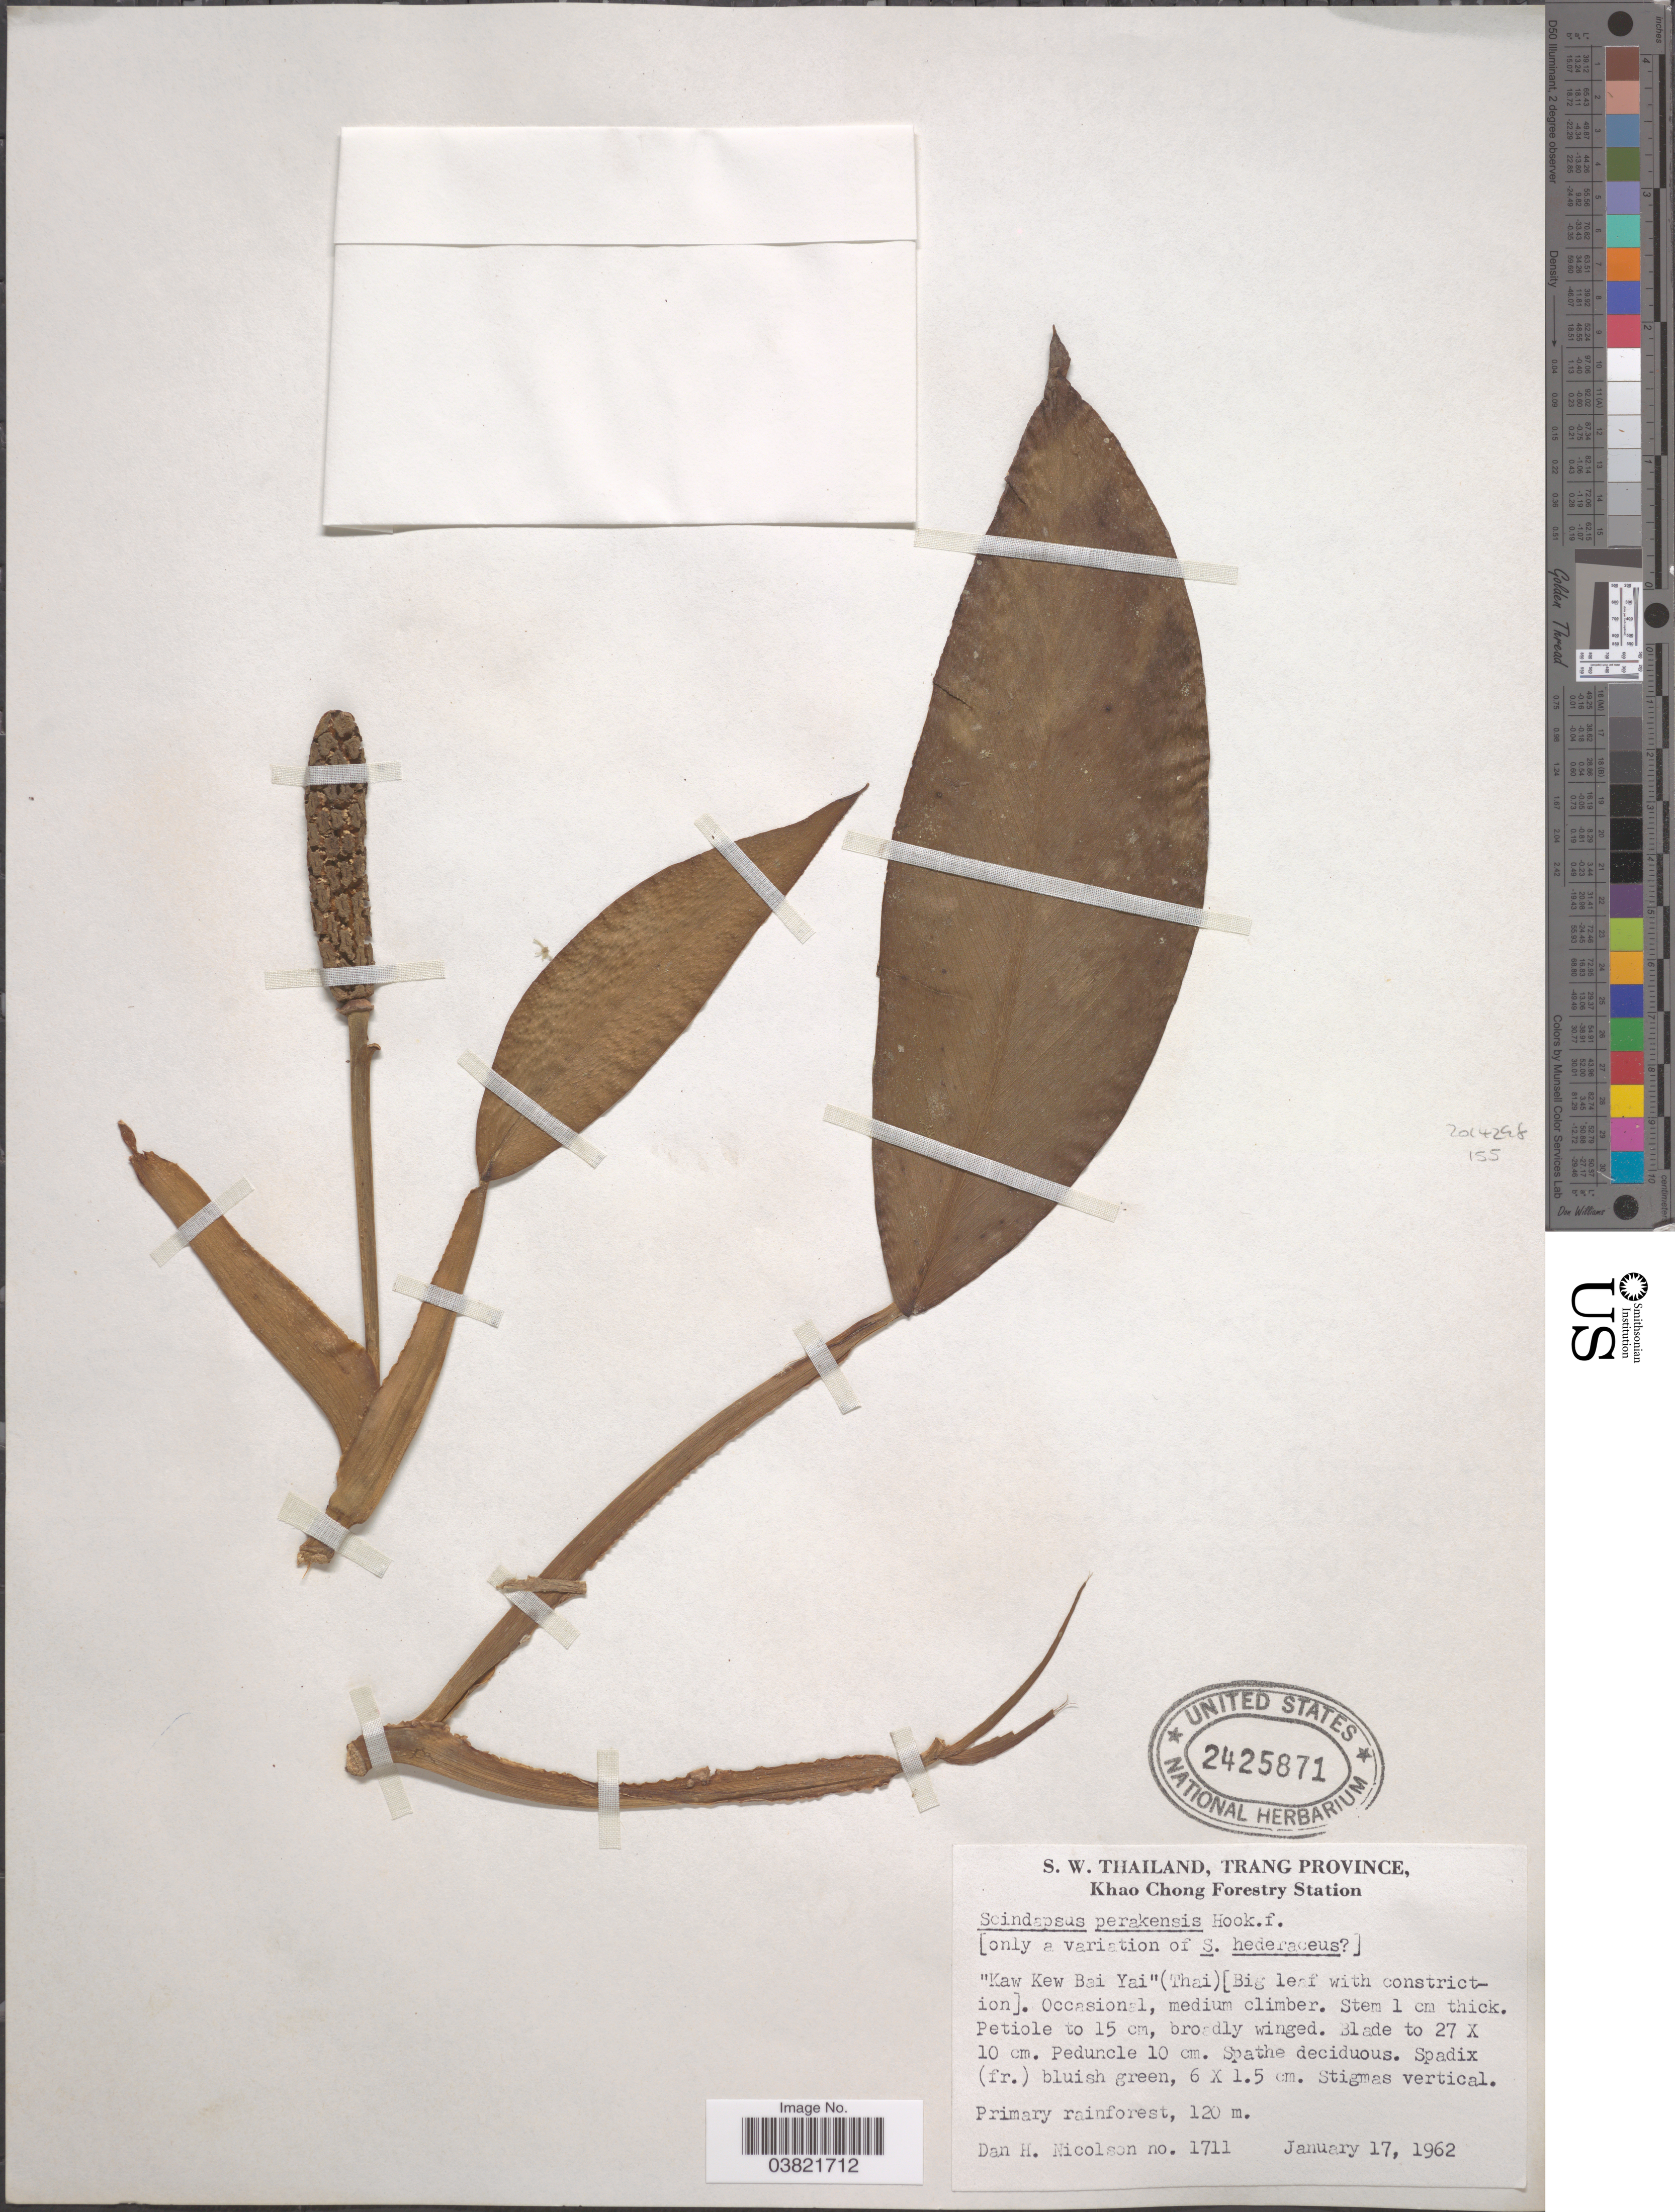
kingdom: Plantae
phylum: Tracheophyta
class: Liliopsida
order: Alismatales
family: Araceae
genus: Scindapsus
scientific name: Scindapsus perakensis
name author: Hook. f.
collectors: D. H. Nicolson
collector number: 1711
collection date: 1962-01-17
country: Thailand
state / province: Trang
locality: S. W. Thailand, Khao Chong Forestry Station. Primary rainforest.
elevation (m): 120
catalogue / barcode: US 2425871